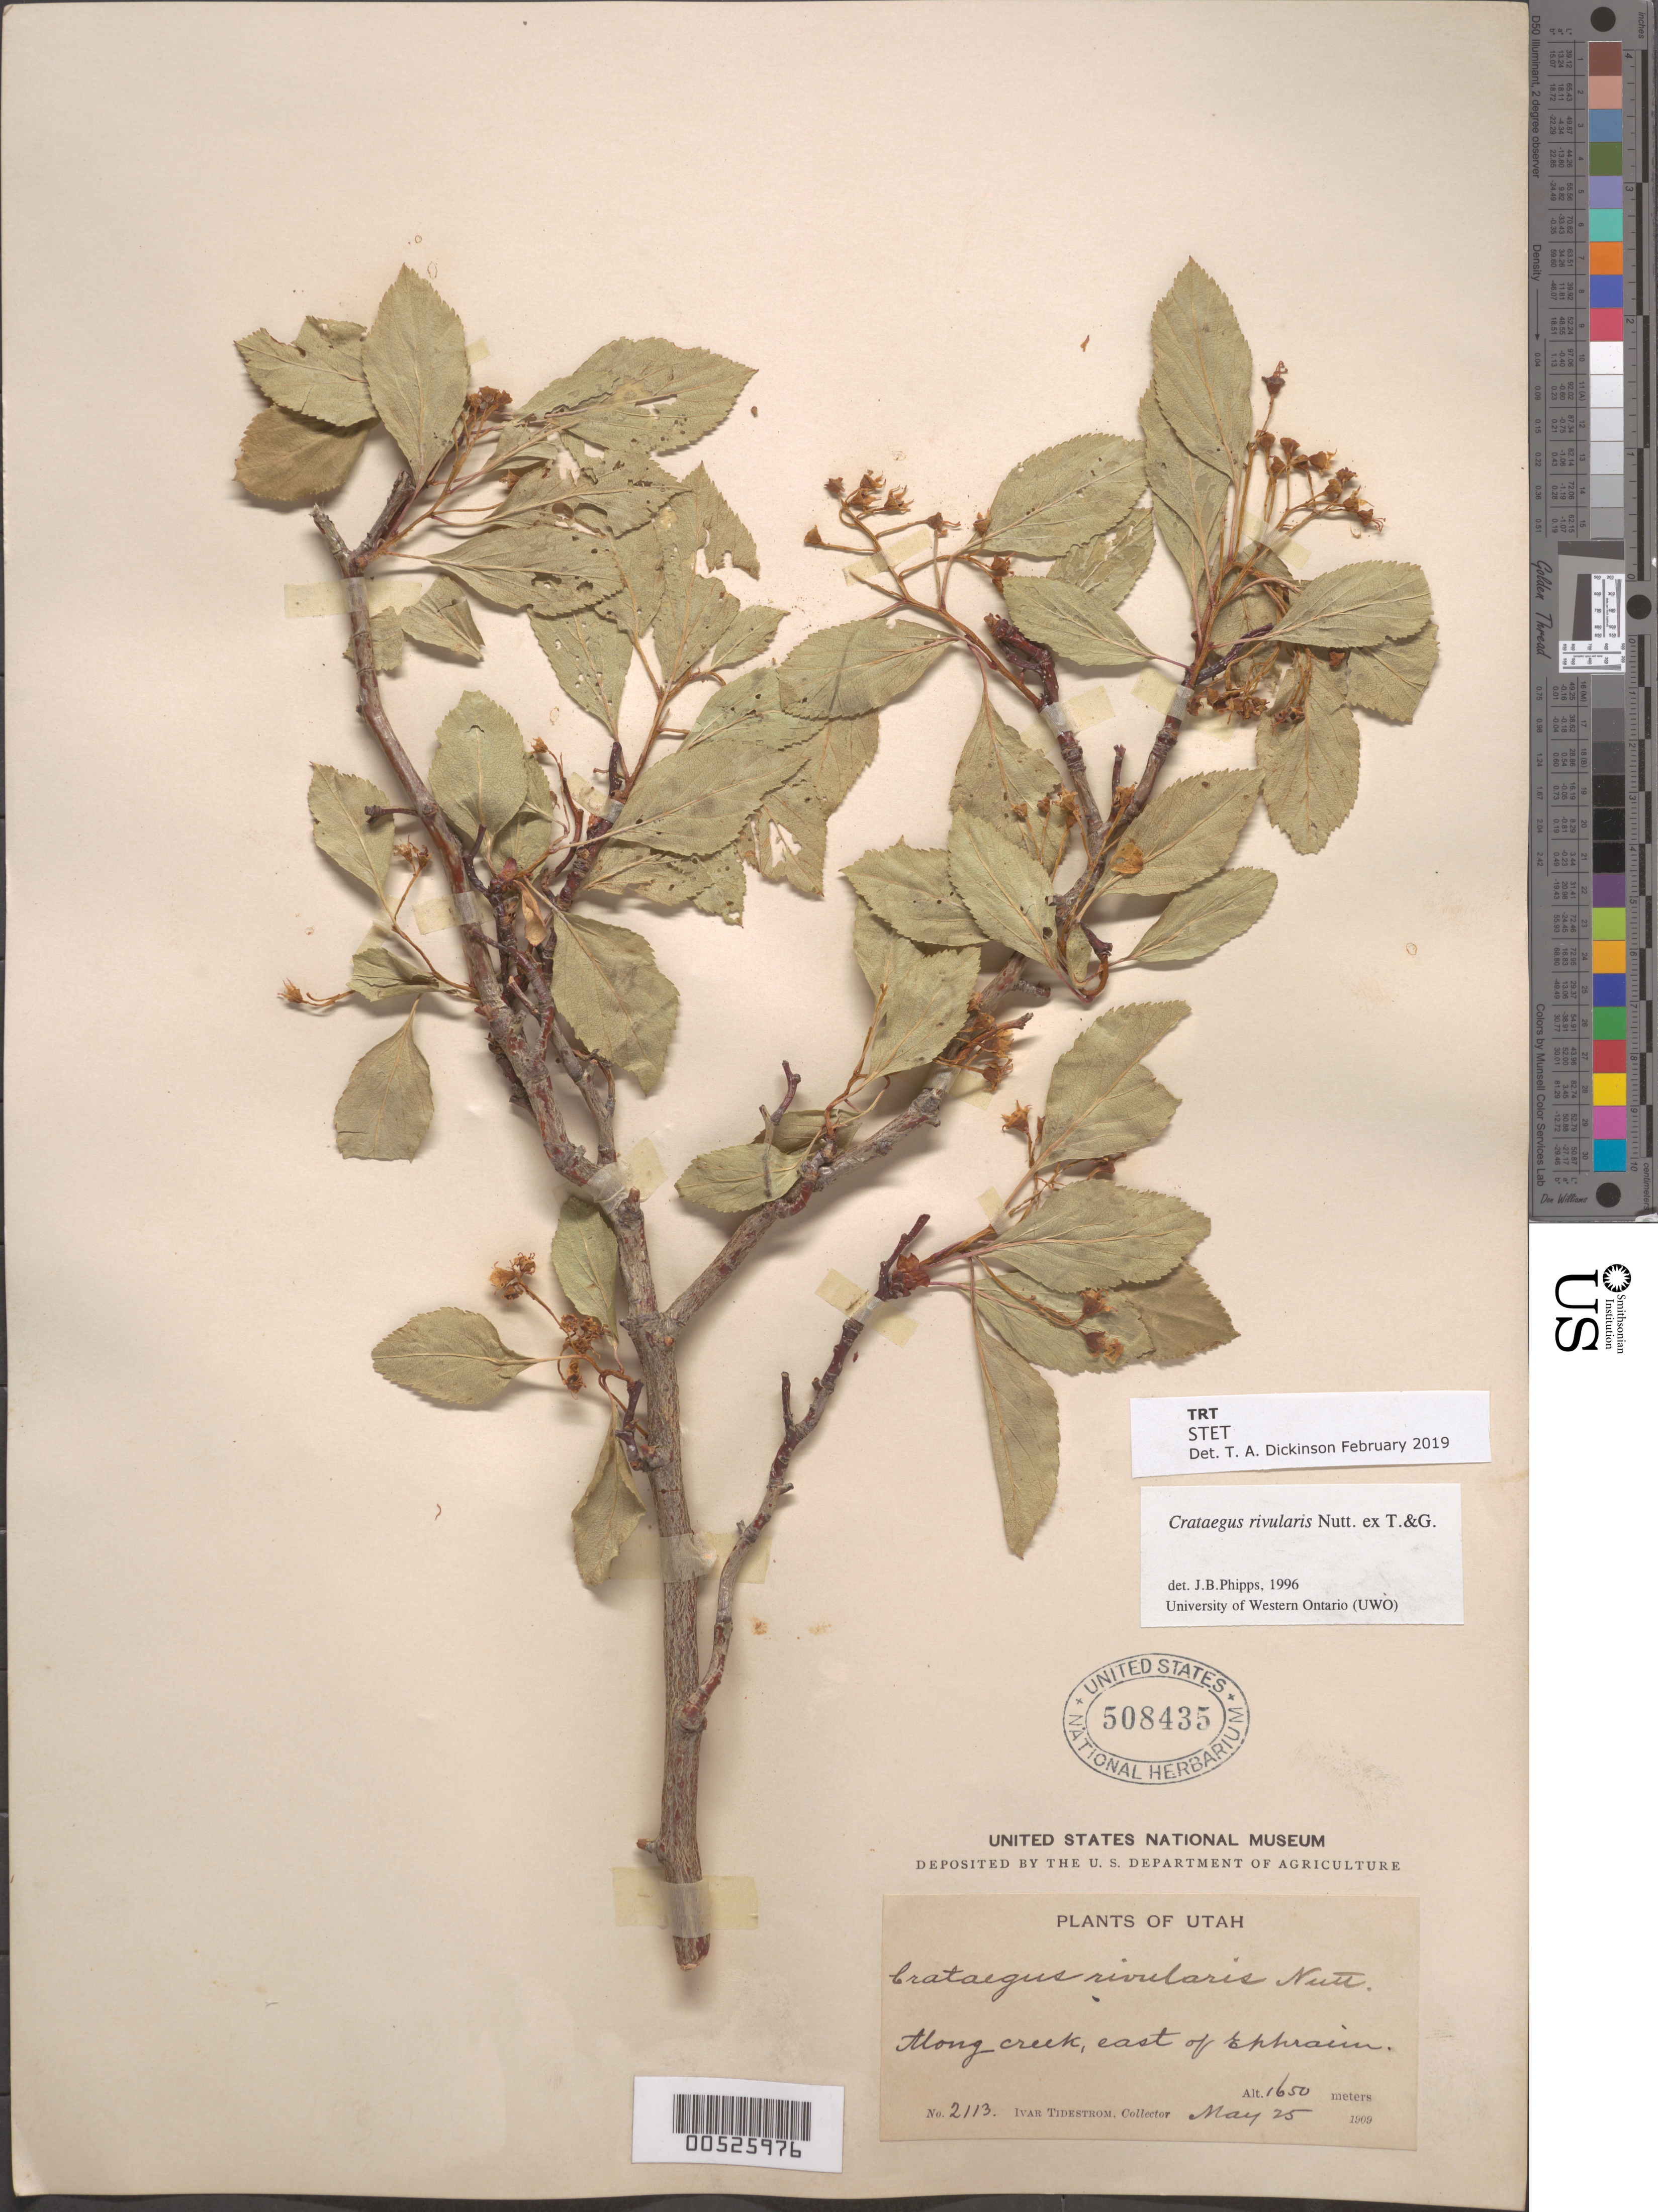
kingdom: Plantae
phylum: Tracheophyta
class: Magnoliopsida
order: Rosales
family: Rosaceae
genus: Crataegus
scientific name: Crataegus rivularis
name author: Nutt.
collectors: I. F. Tidestrom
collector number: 2113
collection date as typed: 25 May 1909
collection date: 1909-05-25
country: United States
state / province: Utah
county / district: Sanpete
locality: E of Ephraim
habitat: Along creek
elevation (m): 1650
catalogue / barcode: US 508435